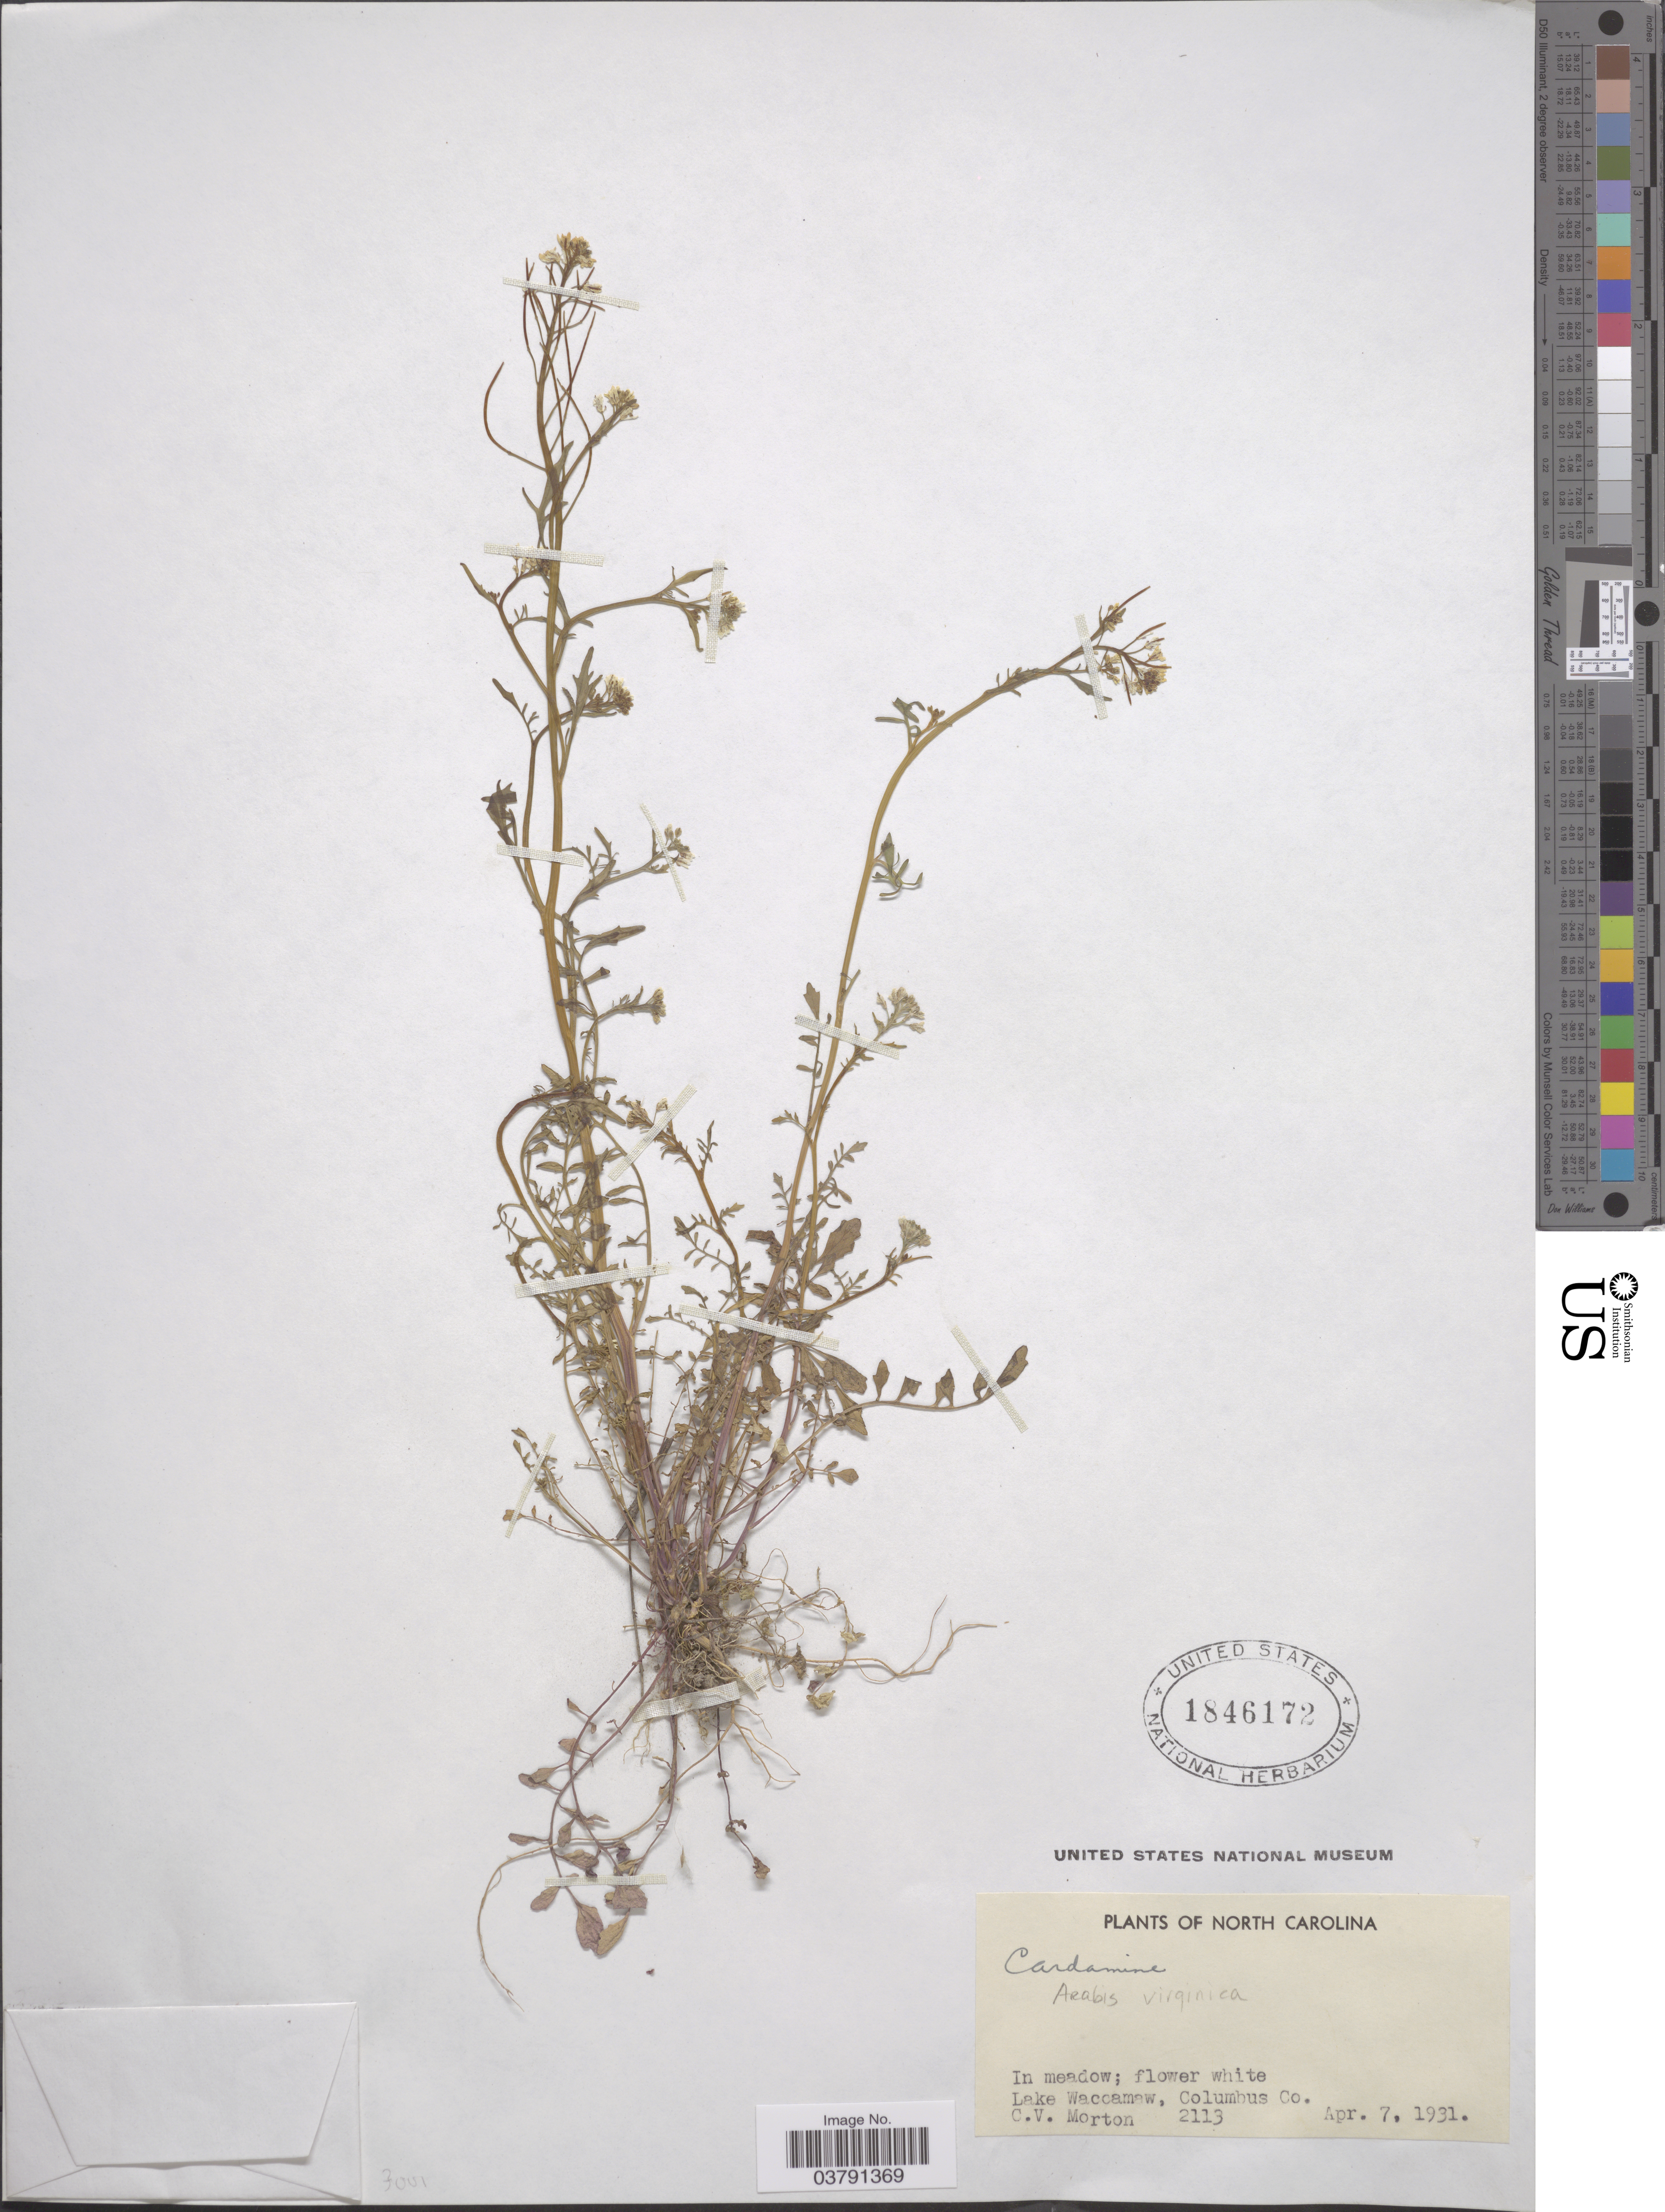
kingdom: Plantae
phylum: Tracheophyta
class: Magnoliopsida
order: Brassicales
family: Brassicaceae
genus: Planodes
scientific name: Planodes virginicum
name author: (L.) Greene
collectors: C. V. Morton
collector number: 2113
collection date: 1931-04-07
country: United States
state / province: North Carolina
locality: Lake Waccamaw, Columbus Co.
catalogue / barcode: US 1846172